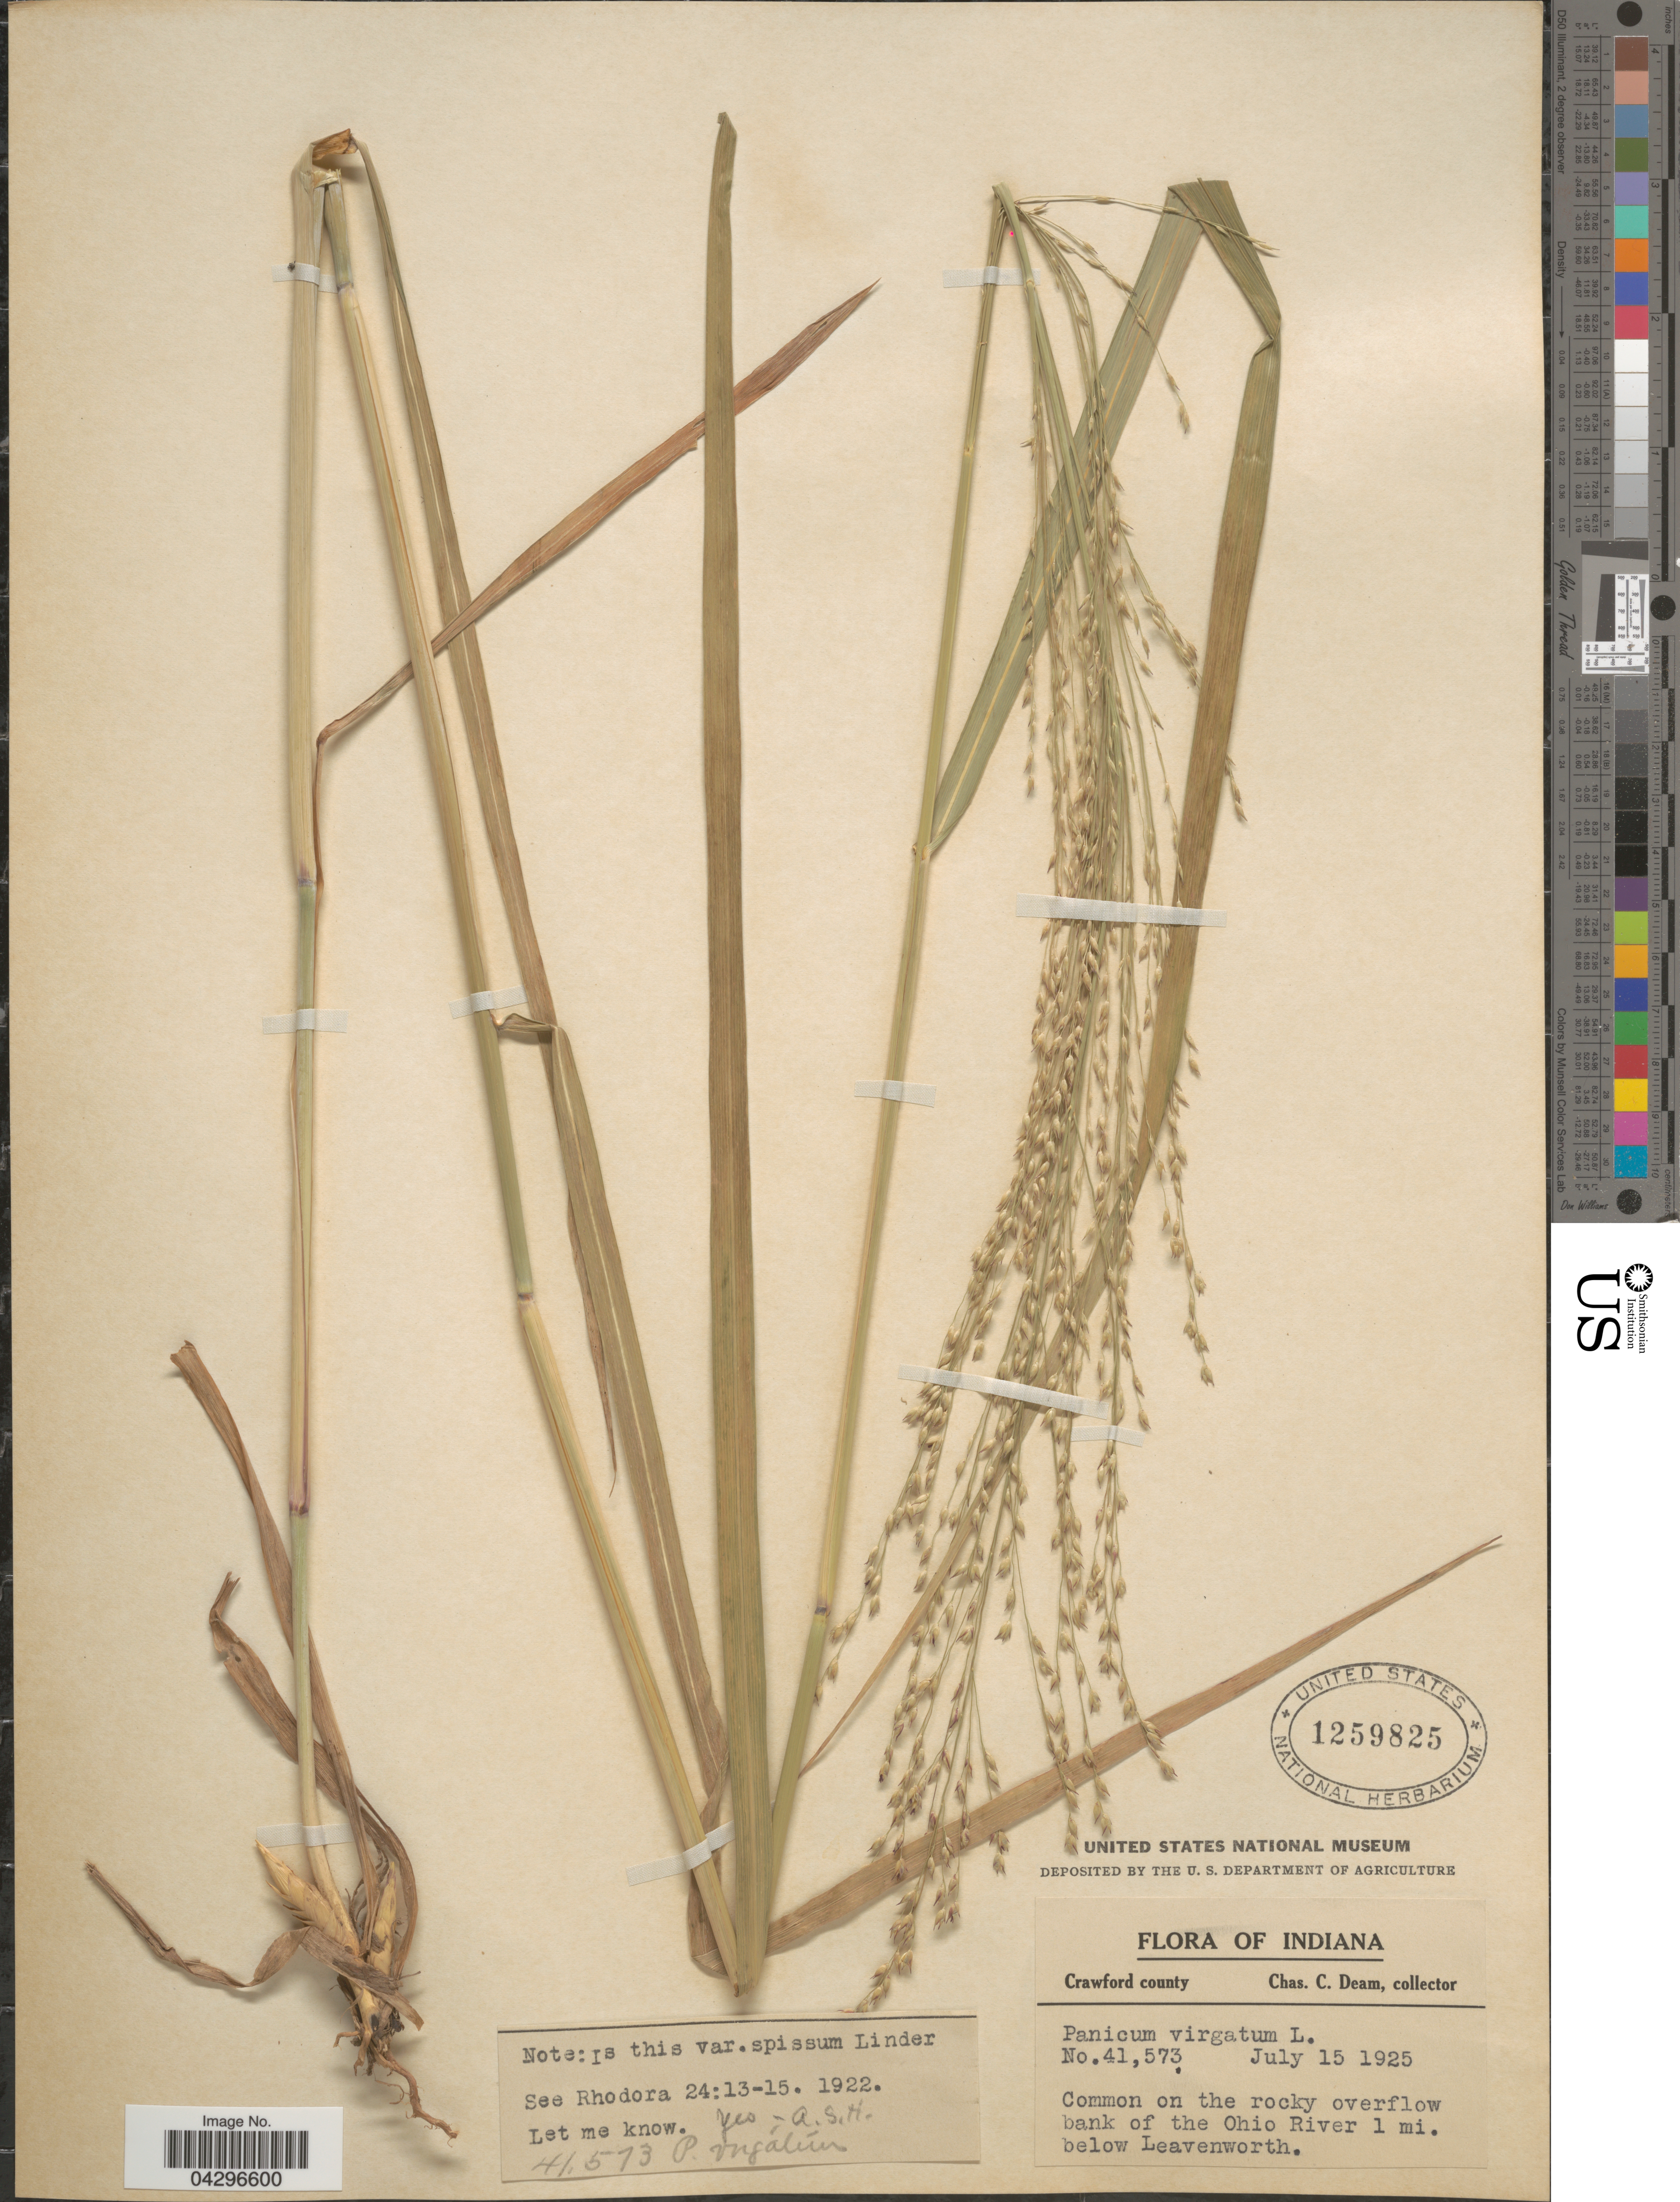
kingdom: Plantae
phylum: Tracheophyta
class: Liliopsida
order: Poales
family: Poaceae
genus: Panicum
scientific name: Panicum virgatum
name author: L.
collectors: C. C. Deam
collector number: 41573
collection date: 1925-07-15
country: United States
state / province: Indiana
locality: Crawford county. Common on the rocky overflow bank of the Ohio River 1 mi. below Leavenworth.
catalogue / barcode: US 1259825